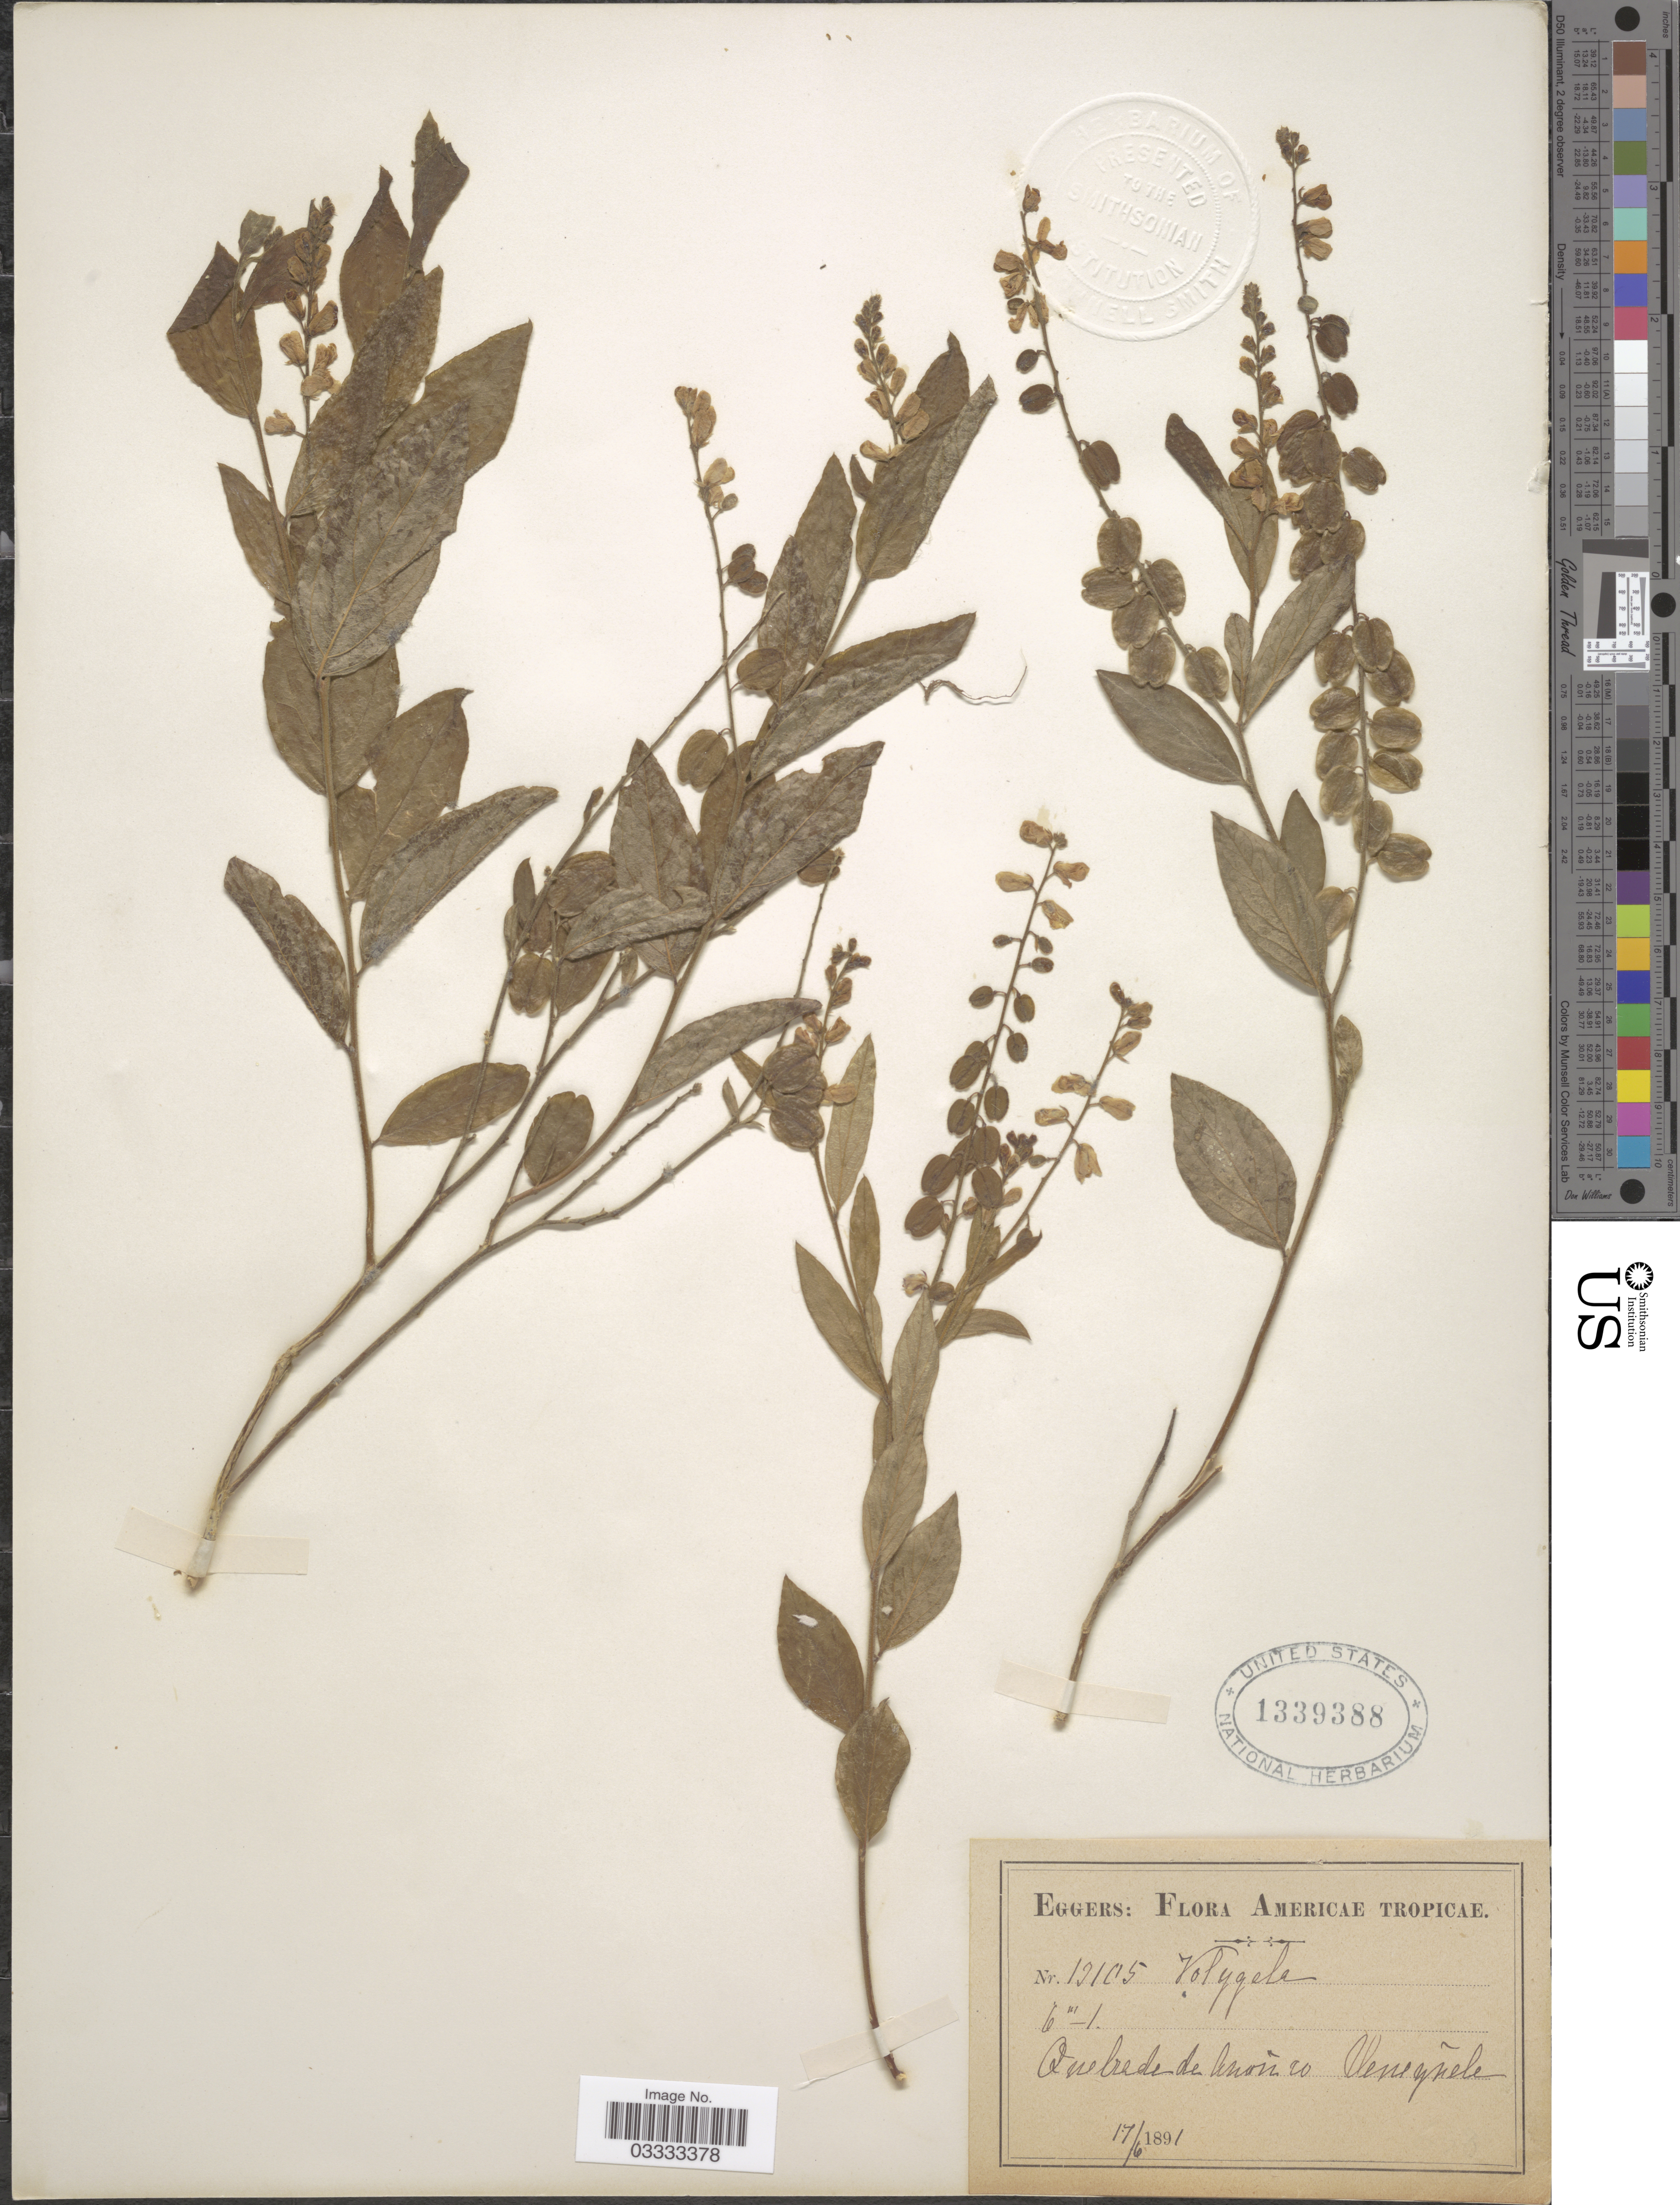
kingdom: Plantae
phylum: Tracheophyta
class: Magnoliopsida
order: Fabales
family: Polygalaceae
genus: Hebecarpa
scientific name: Hebecarpa caracasana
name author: (Kunth) J.R. Abbott & J.F.B. Pastore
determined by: Strong, Mark T., (BOT), Smithsonian Institution - National Museum of Natural History (UNITED STATES)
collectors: -. Eggers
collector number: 13105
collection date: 1891-06-17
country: Venezuela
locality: Americae Tropicae. Quebrada de knonco [interpreted].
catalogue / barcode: US 1339388